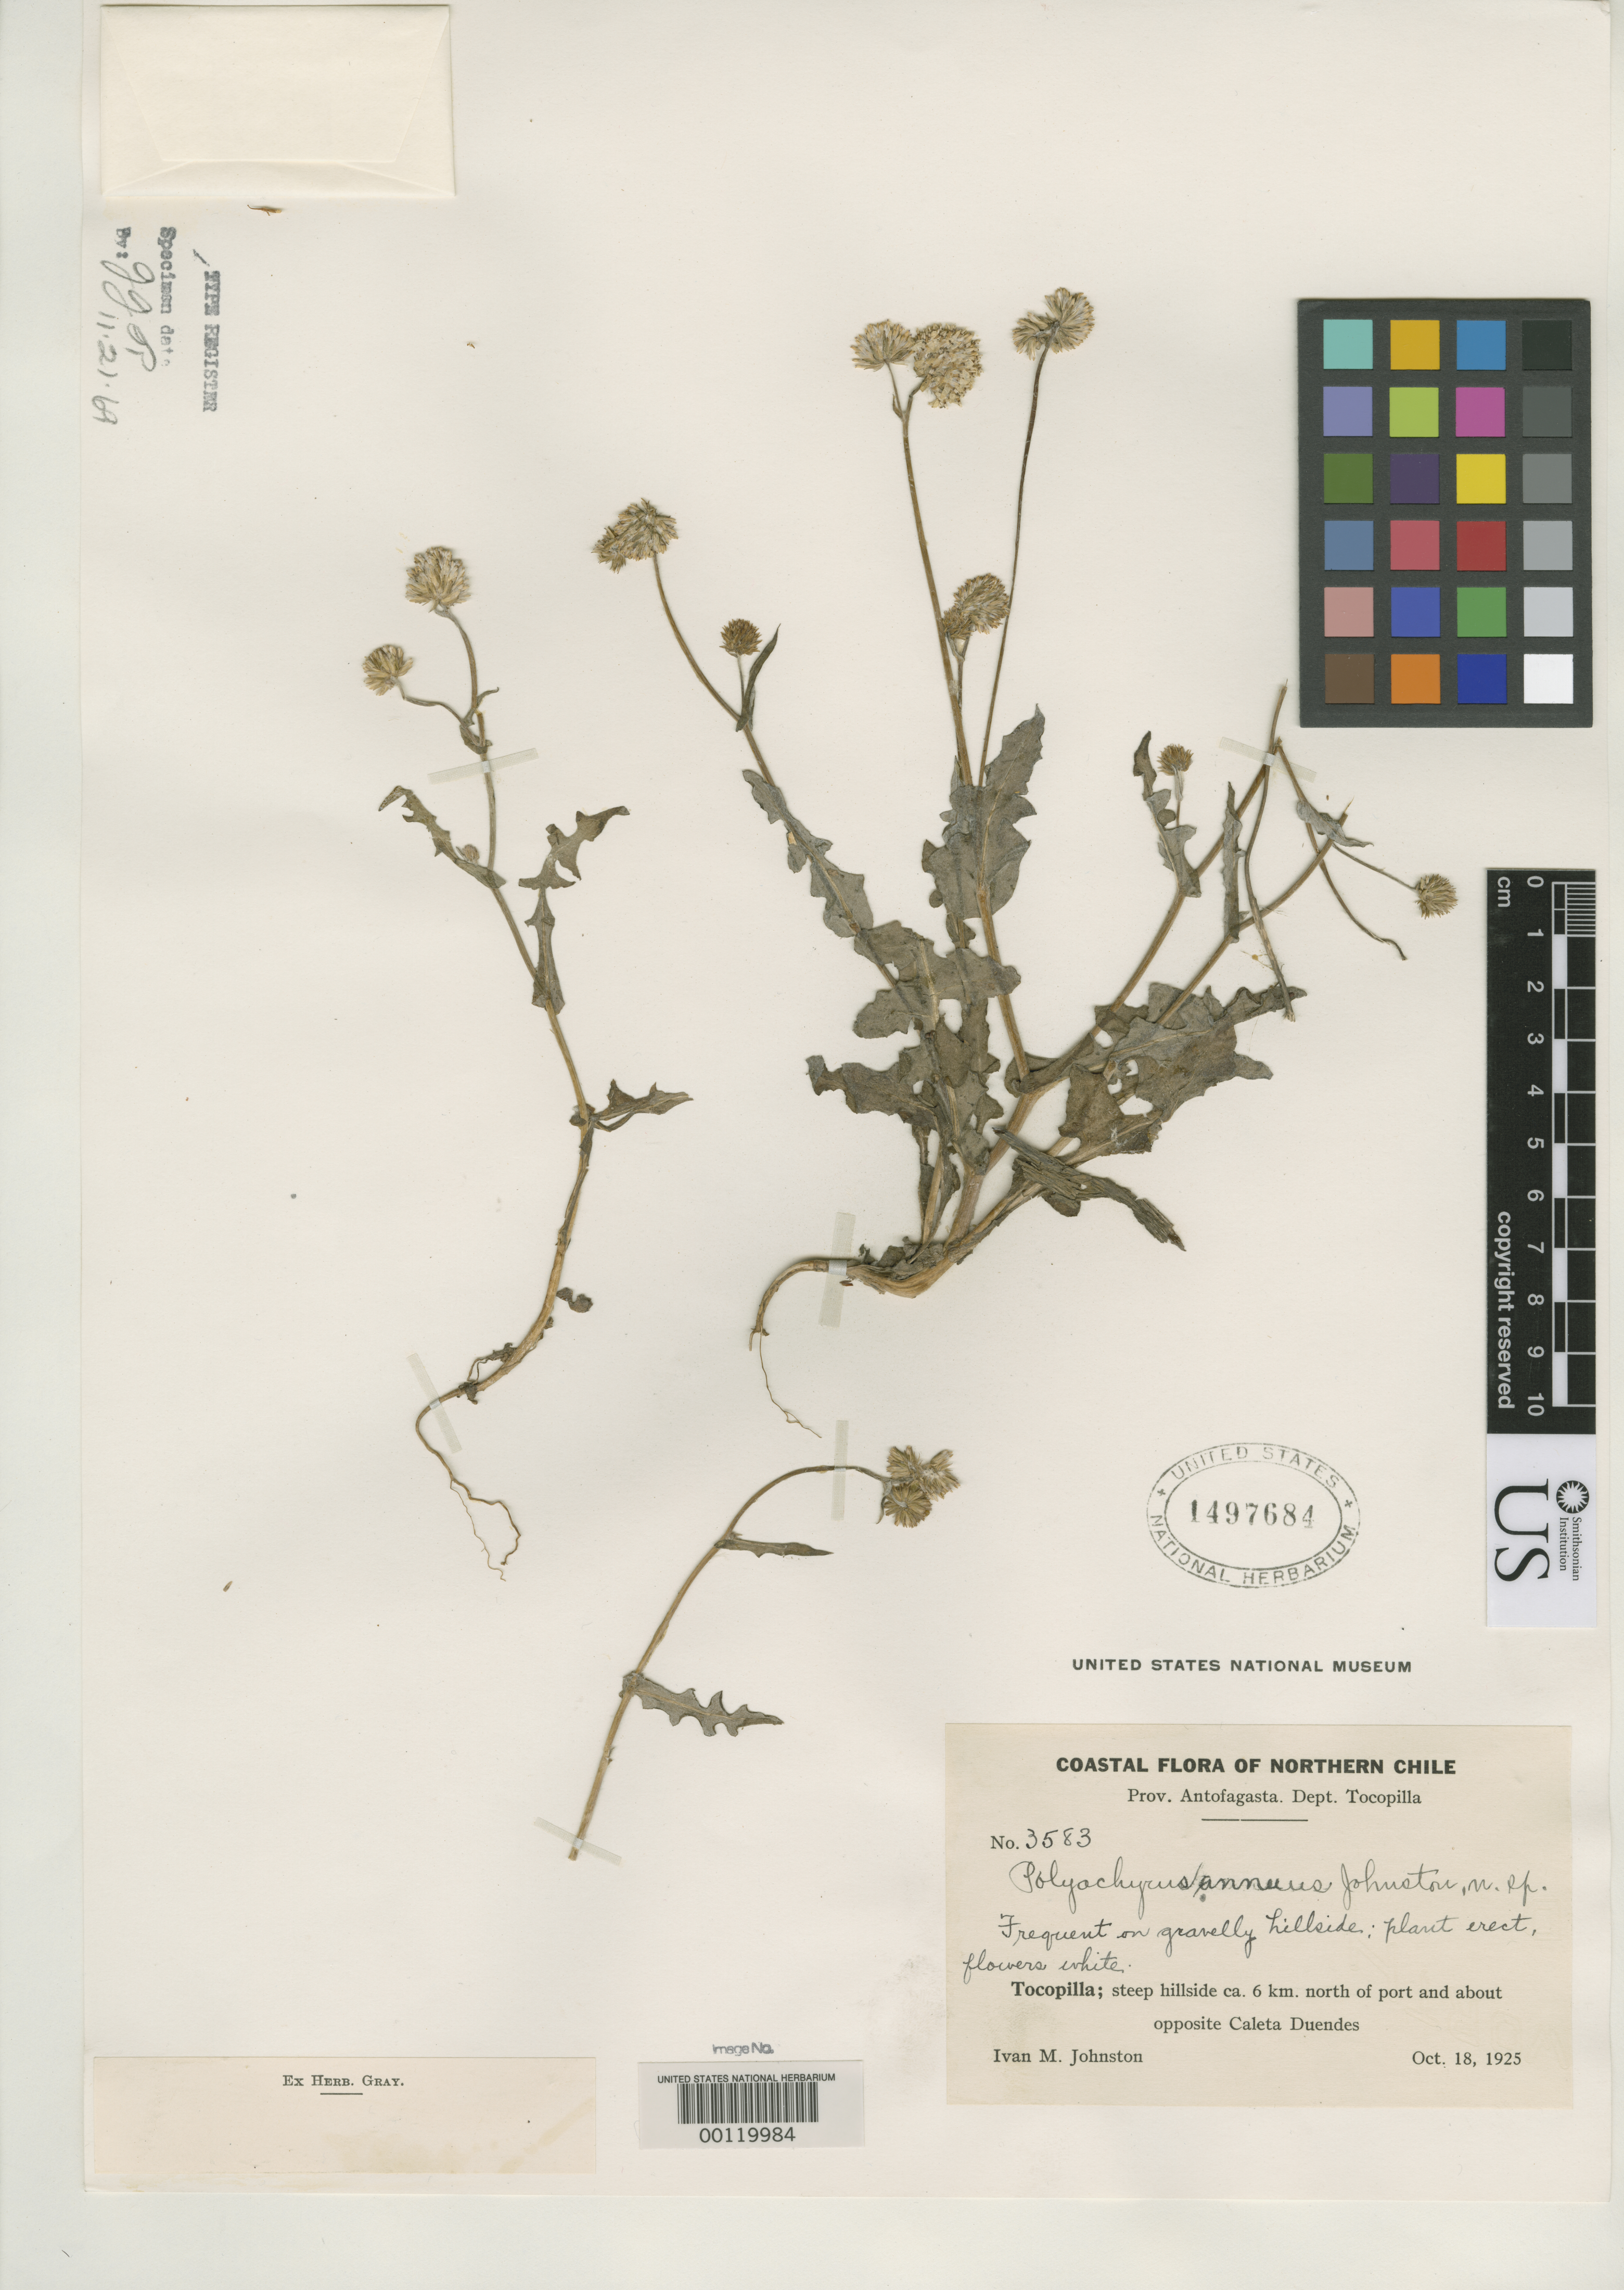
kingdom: Plantae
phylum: Tracheophyta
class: Magnoliopsida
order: Asterales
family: Asteraceae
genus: Polyachyrus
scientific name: Polyachyrus annuus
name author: I.M. Johnst.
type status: Isotype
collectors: I.M. Johnston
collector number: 3583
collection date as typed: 18 Oct 1925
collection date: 1925-10-18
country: Chile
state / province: Antofagasta (II)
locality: Near Tocopilla.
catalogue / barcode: US 1497684